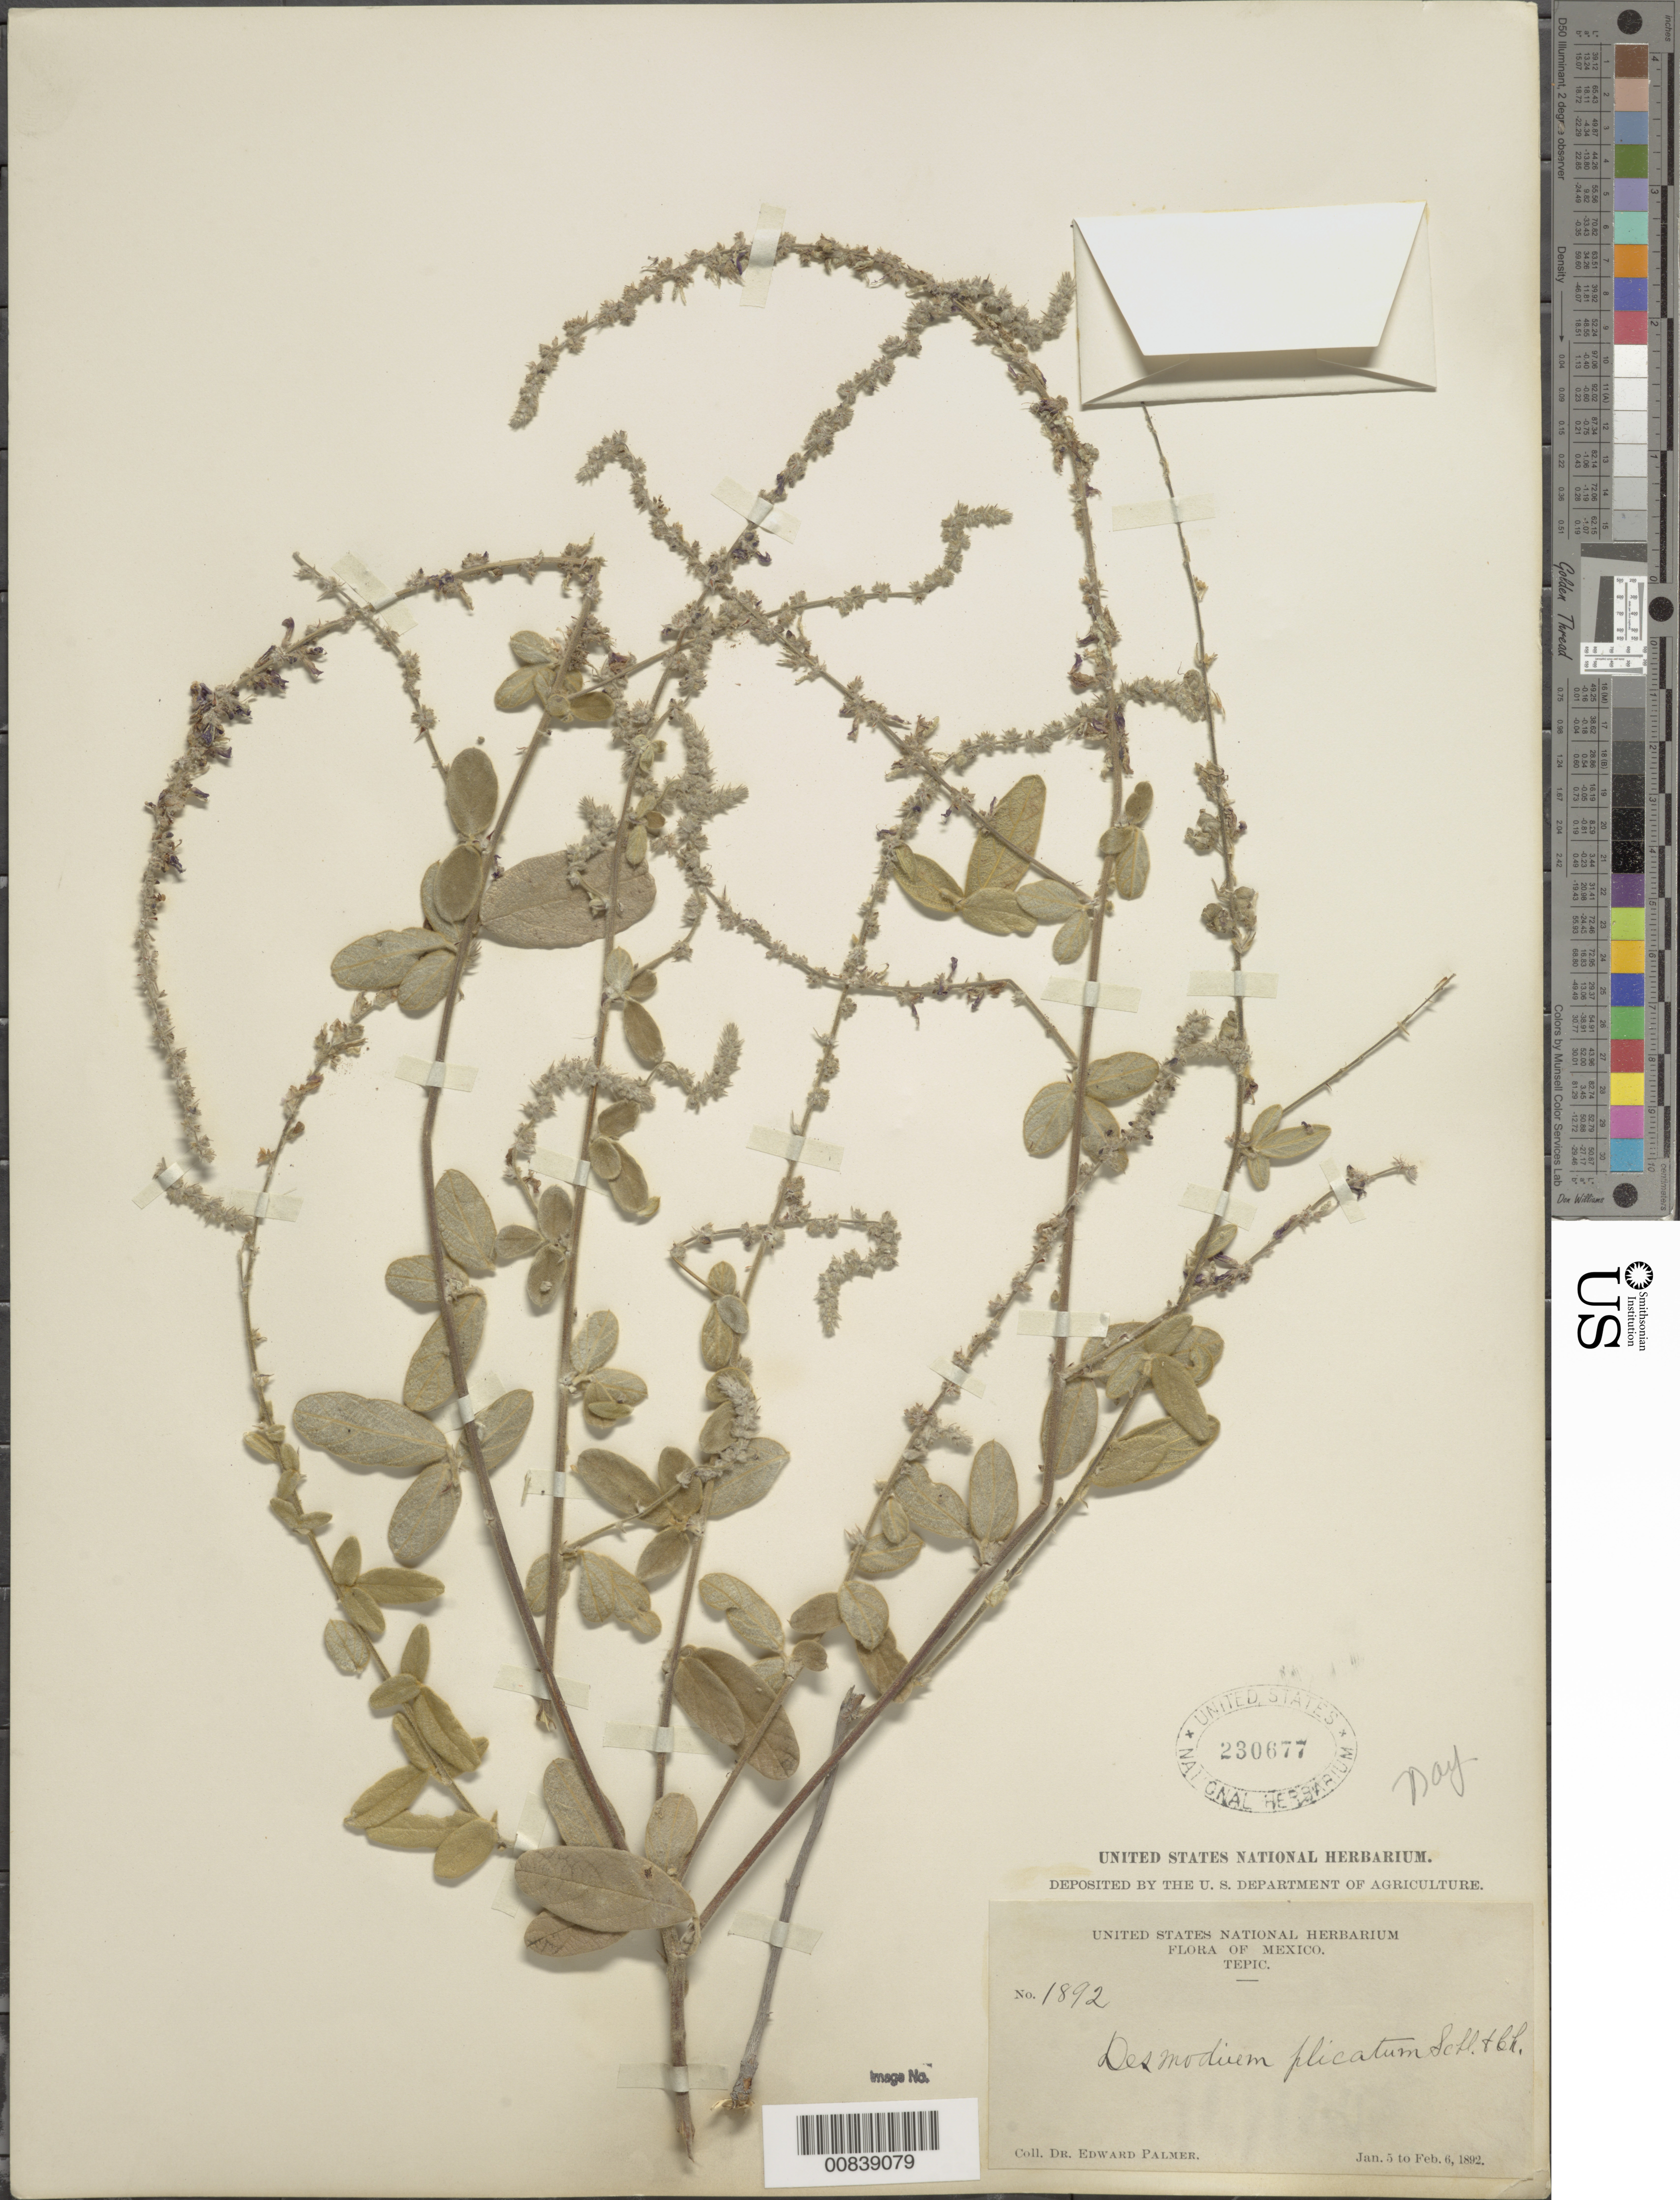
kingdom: Plantae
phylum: Tracheophyta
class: Magnoliopsida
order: Fabales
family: Fabaceae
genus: Desmodium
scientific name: Desmodium plicatum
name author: Schltdl. & Cham.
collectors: E. Palmer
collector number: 1892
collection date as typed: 05 Jan 1892 to 06 Feb 1892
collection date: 1892-01-05/1892-02-06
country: Mexico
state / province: Nayarit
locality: Tepic, Nayarit.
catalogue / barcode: US 230677